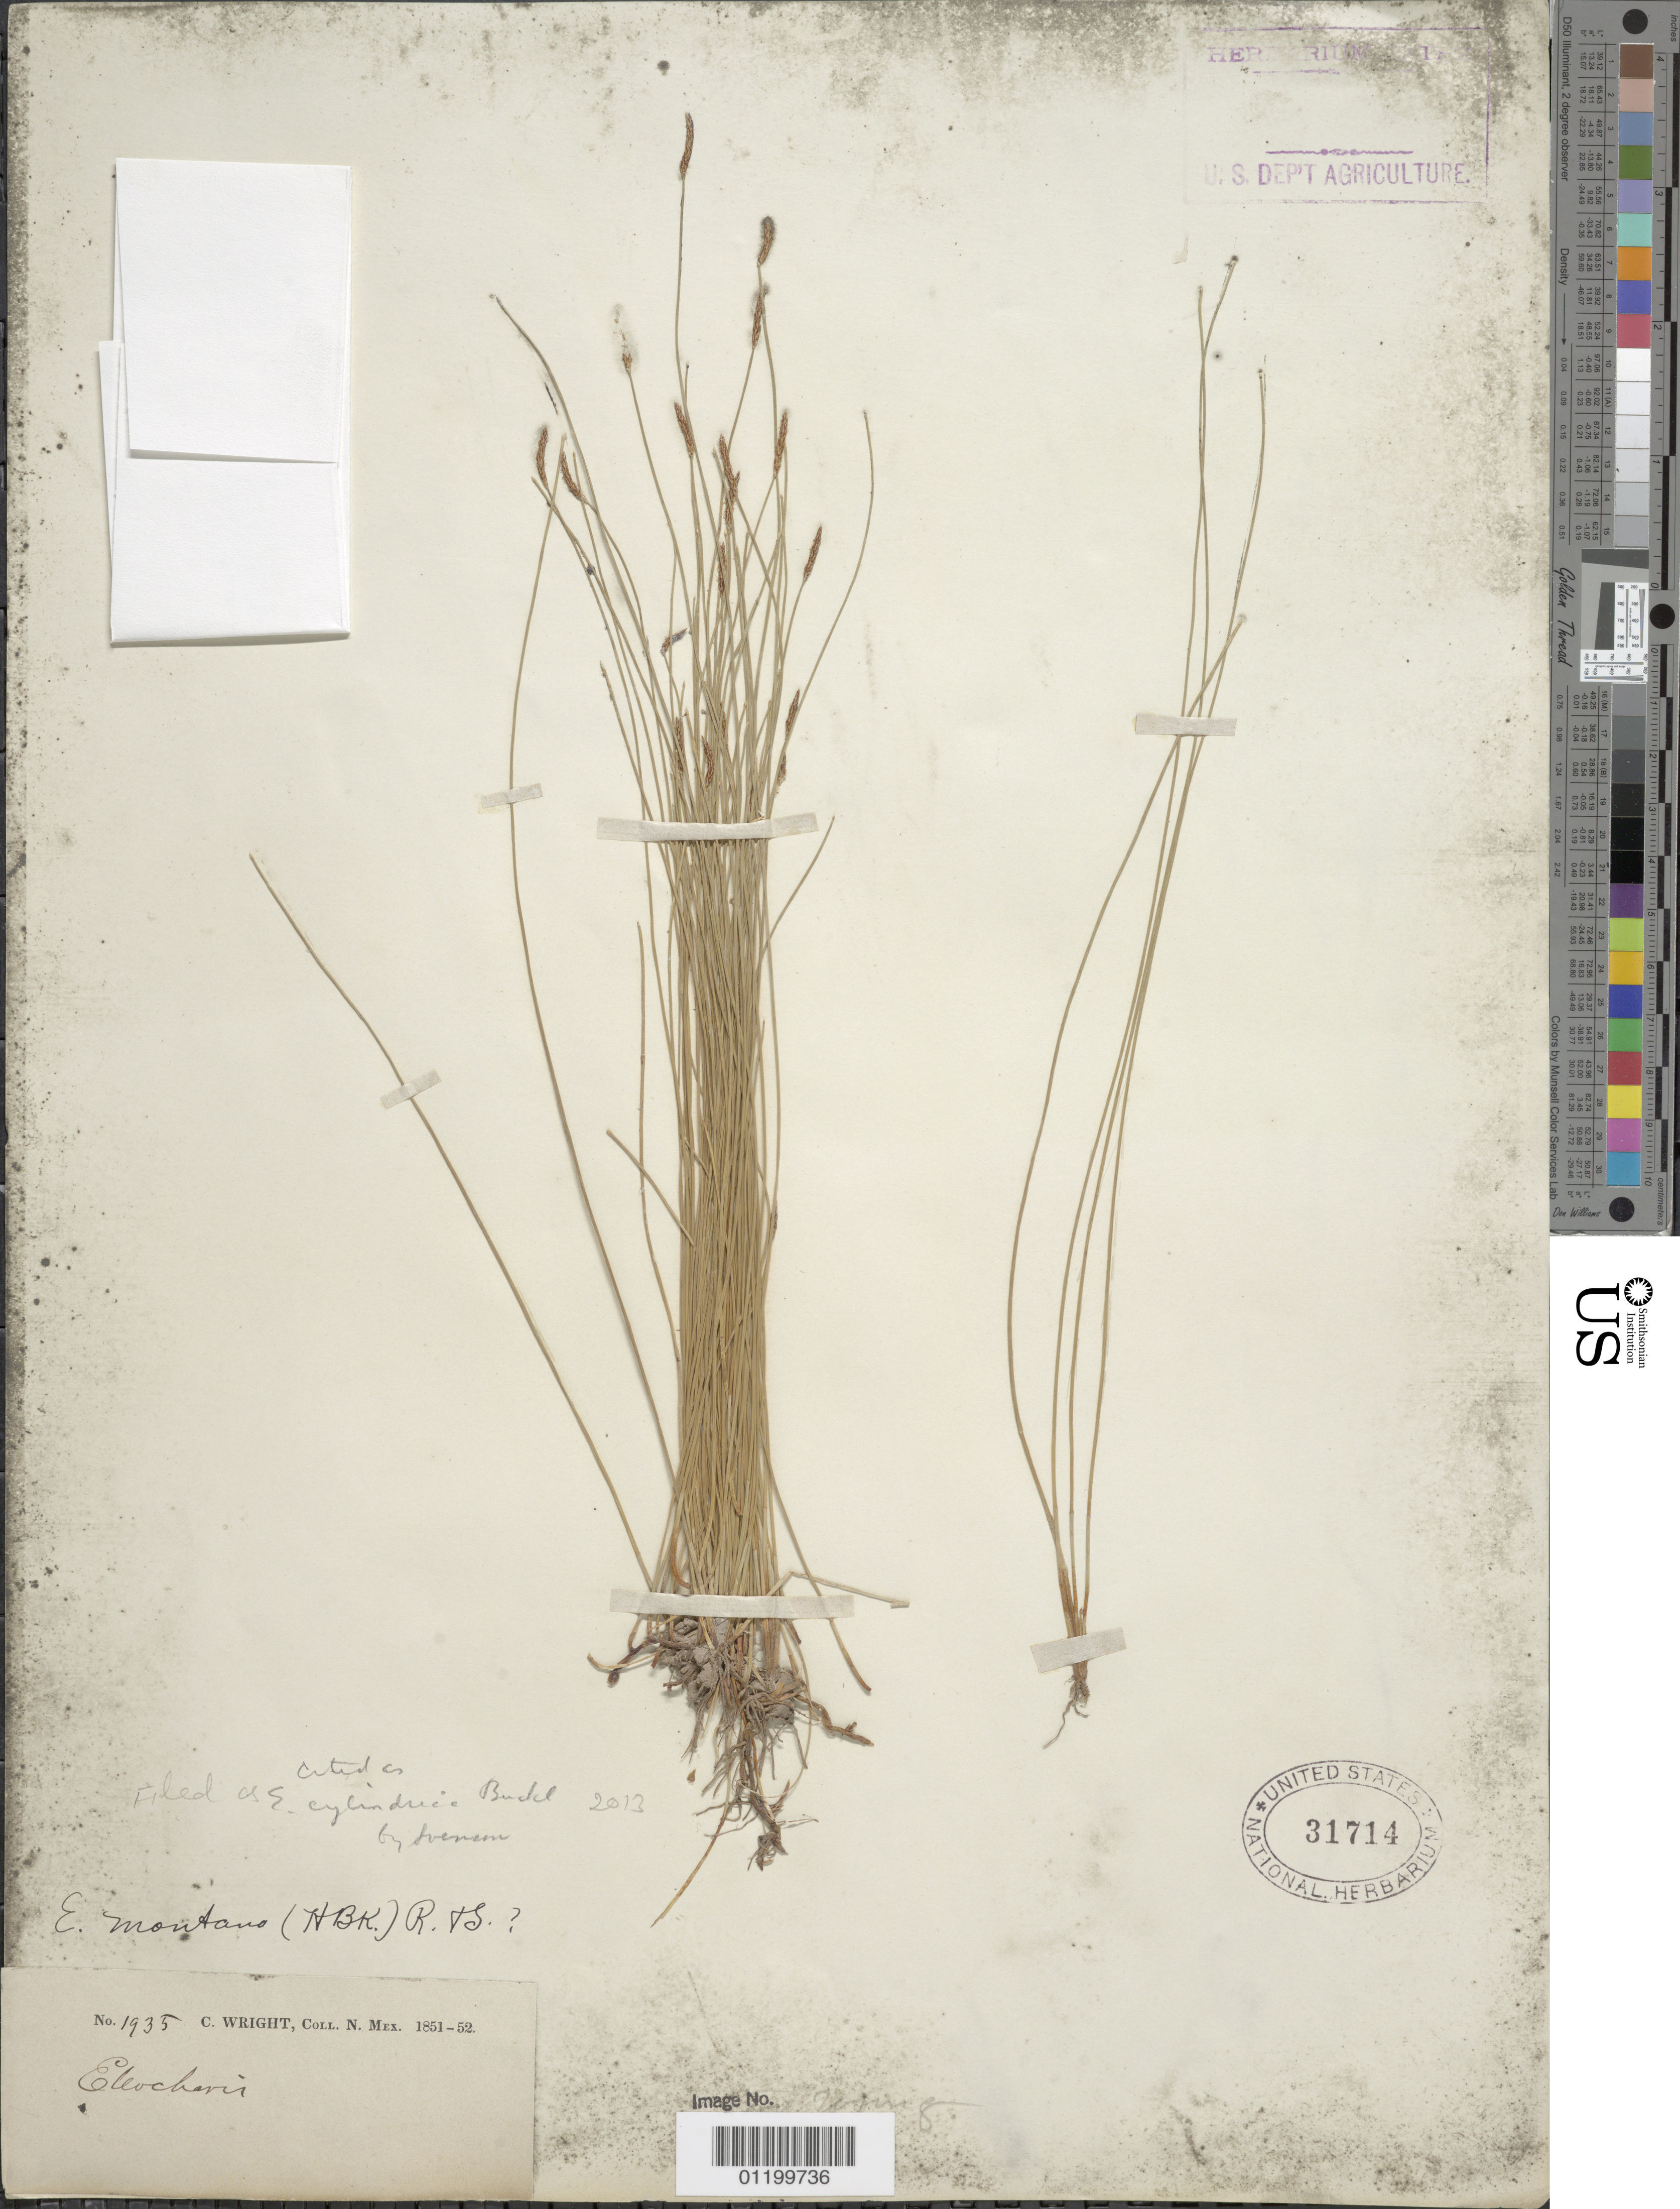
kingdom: Plantae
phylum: Tracheophyta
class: Liliopsida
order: Poales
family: Cyperaceae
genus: Eleocharis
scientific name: Eleocharis cylindrica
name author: Buckley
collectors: C. Wright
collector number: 1935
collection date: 1851/1852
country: United States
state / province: New Mexico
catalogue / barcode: US 31714